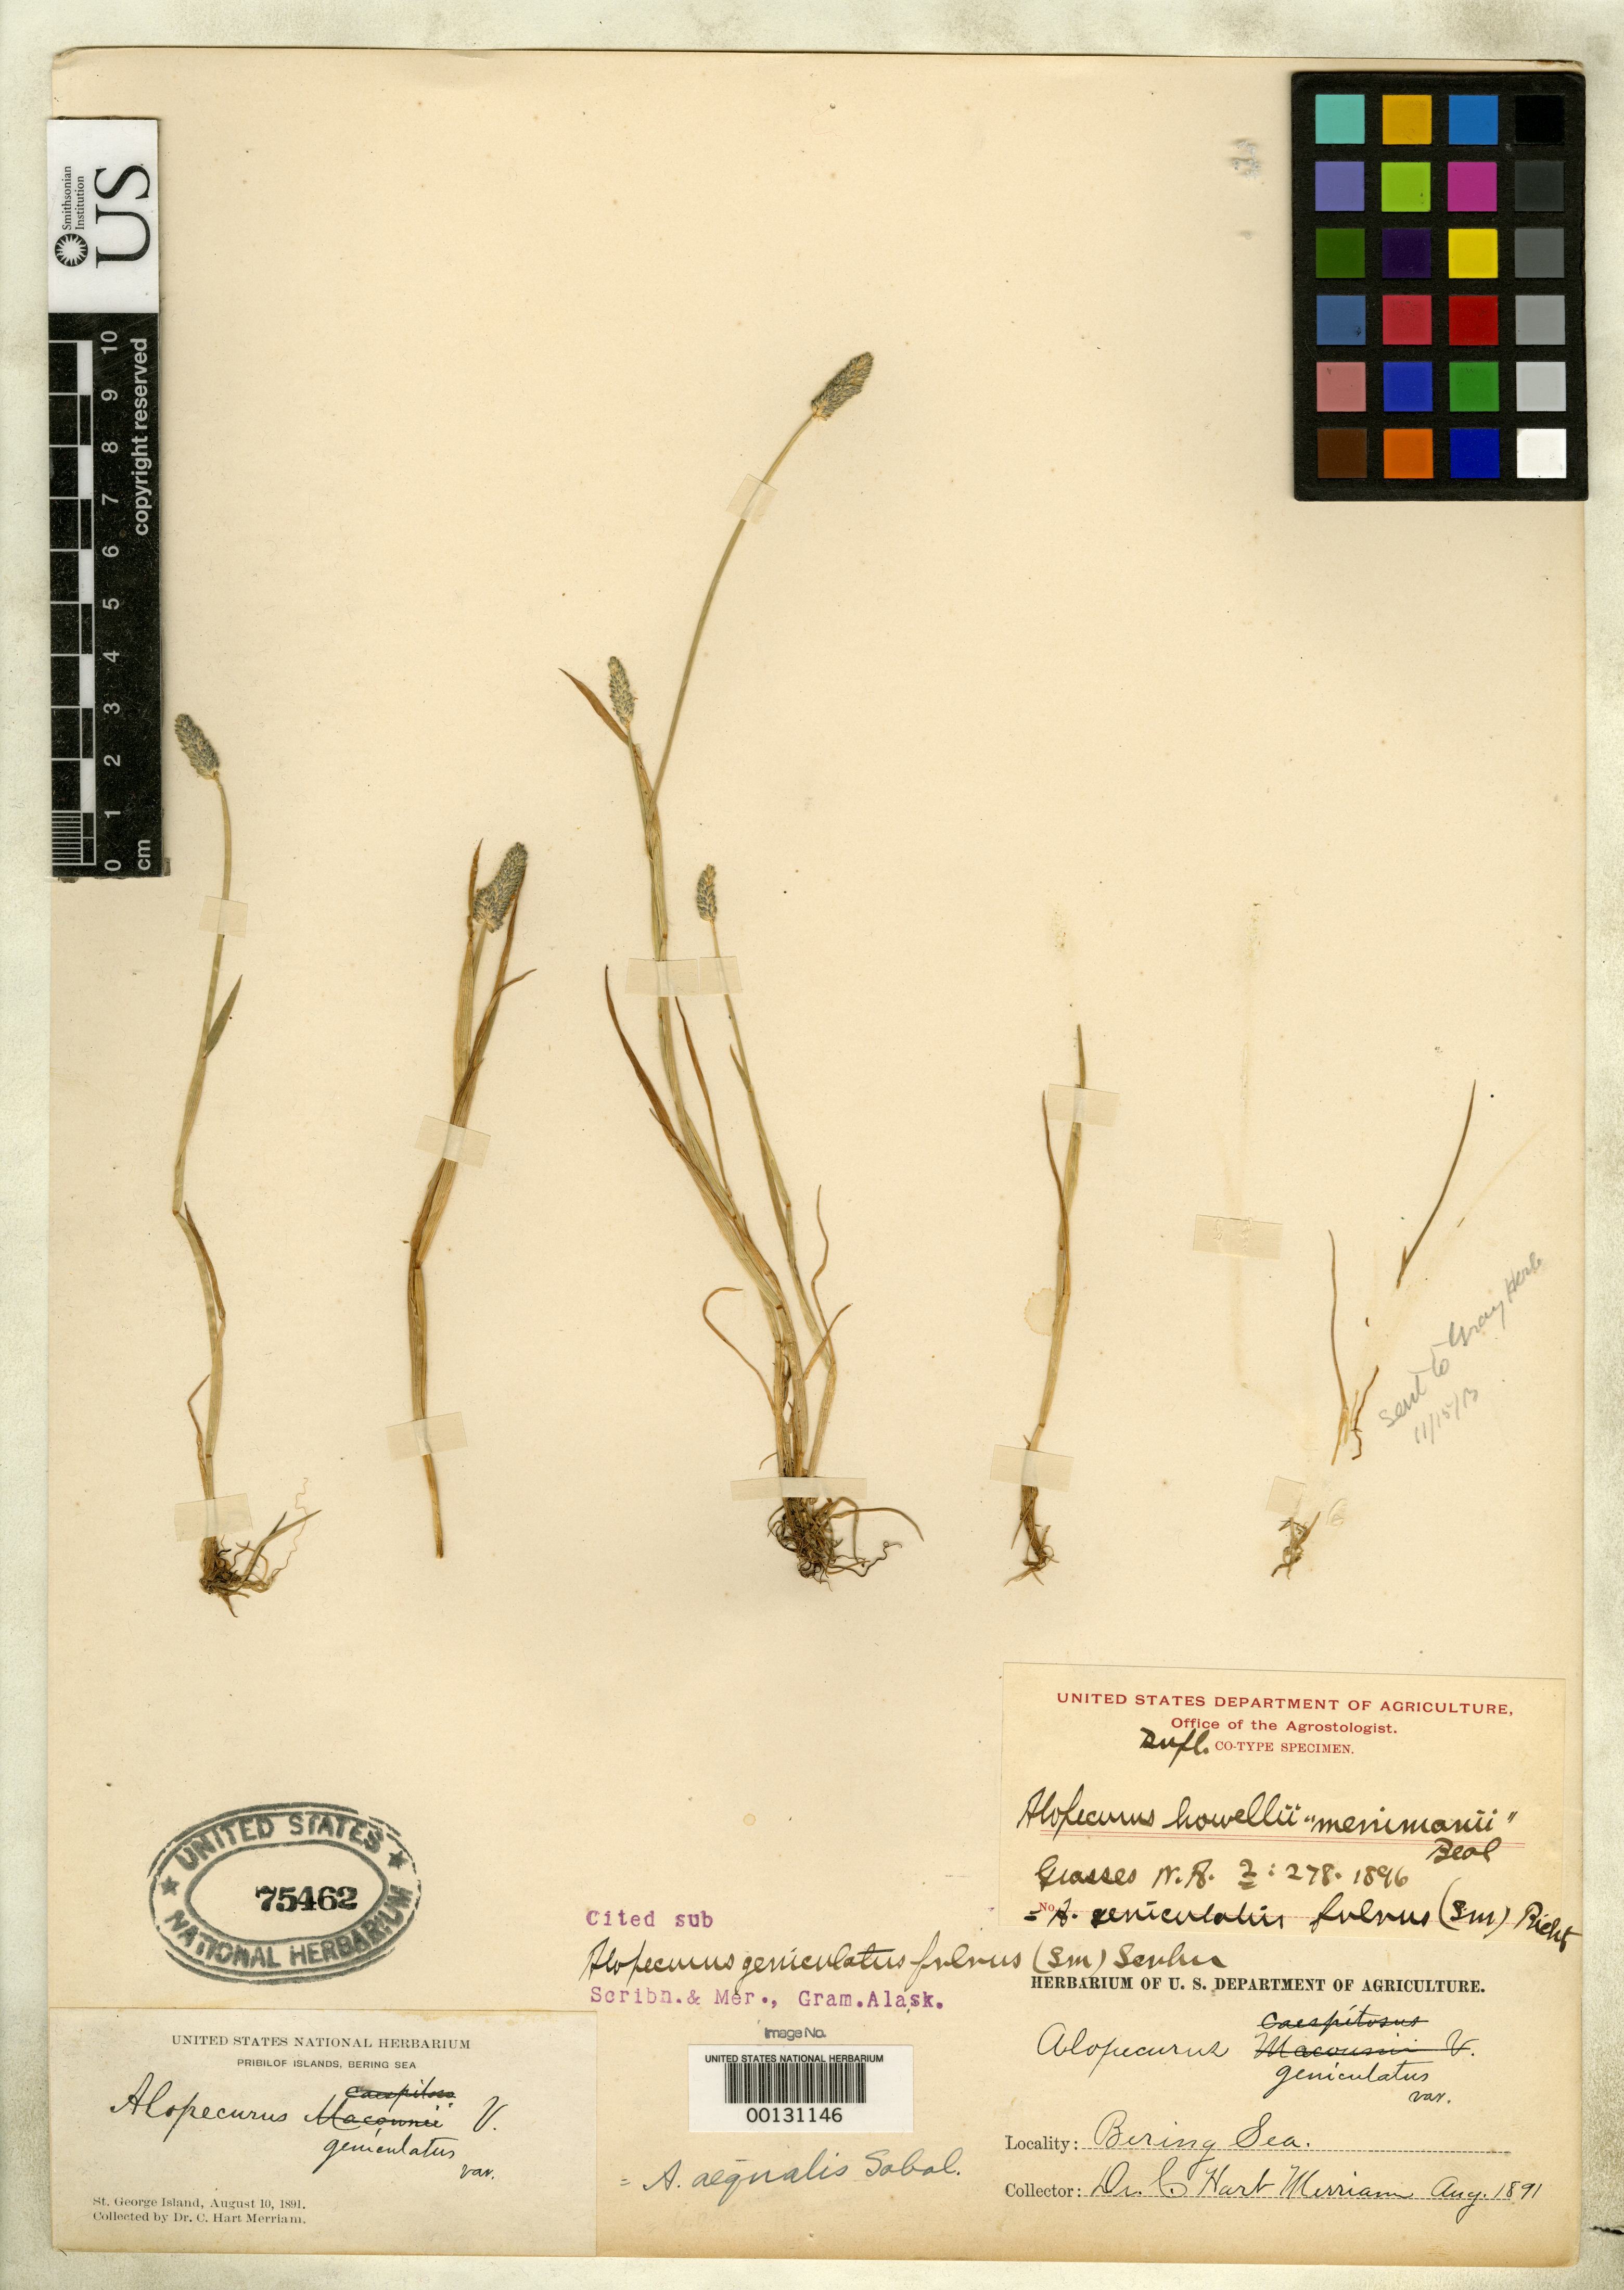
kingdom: Plantae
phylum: Tracheophyta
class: Liliopsida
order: Poales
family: Poaceae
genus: Alopecurus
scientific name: Alopecurus howellii var. merrimani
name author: W.J. Beal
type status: Isotype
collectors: C. Merriam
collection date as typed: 10 Aug 1891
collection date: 1891-08-10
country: United States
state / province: Alaska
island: St. George's Island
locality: St. George Island, Pribilof Islands, Bering Sea.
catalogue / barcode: US 75462